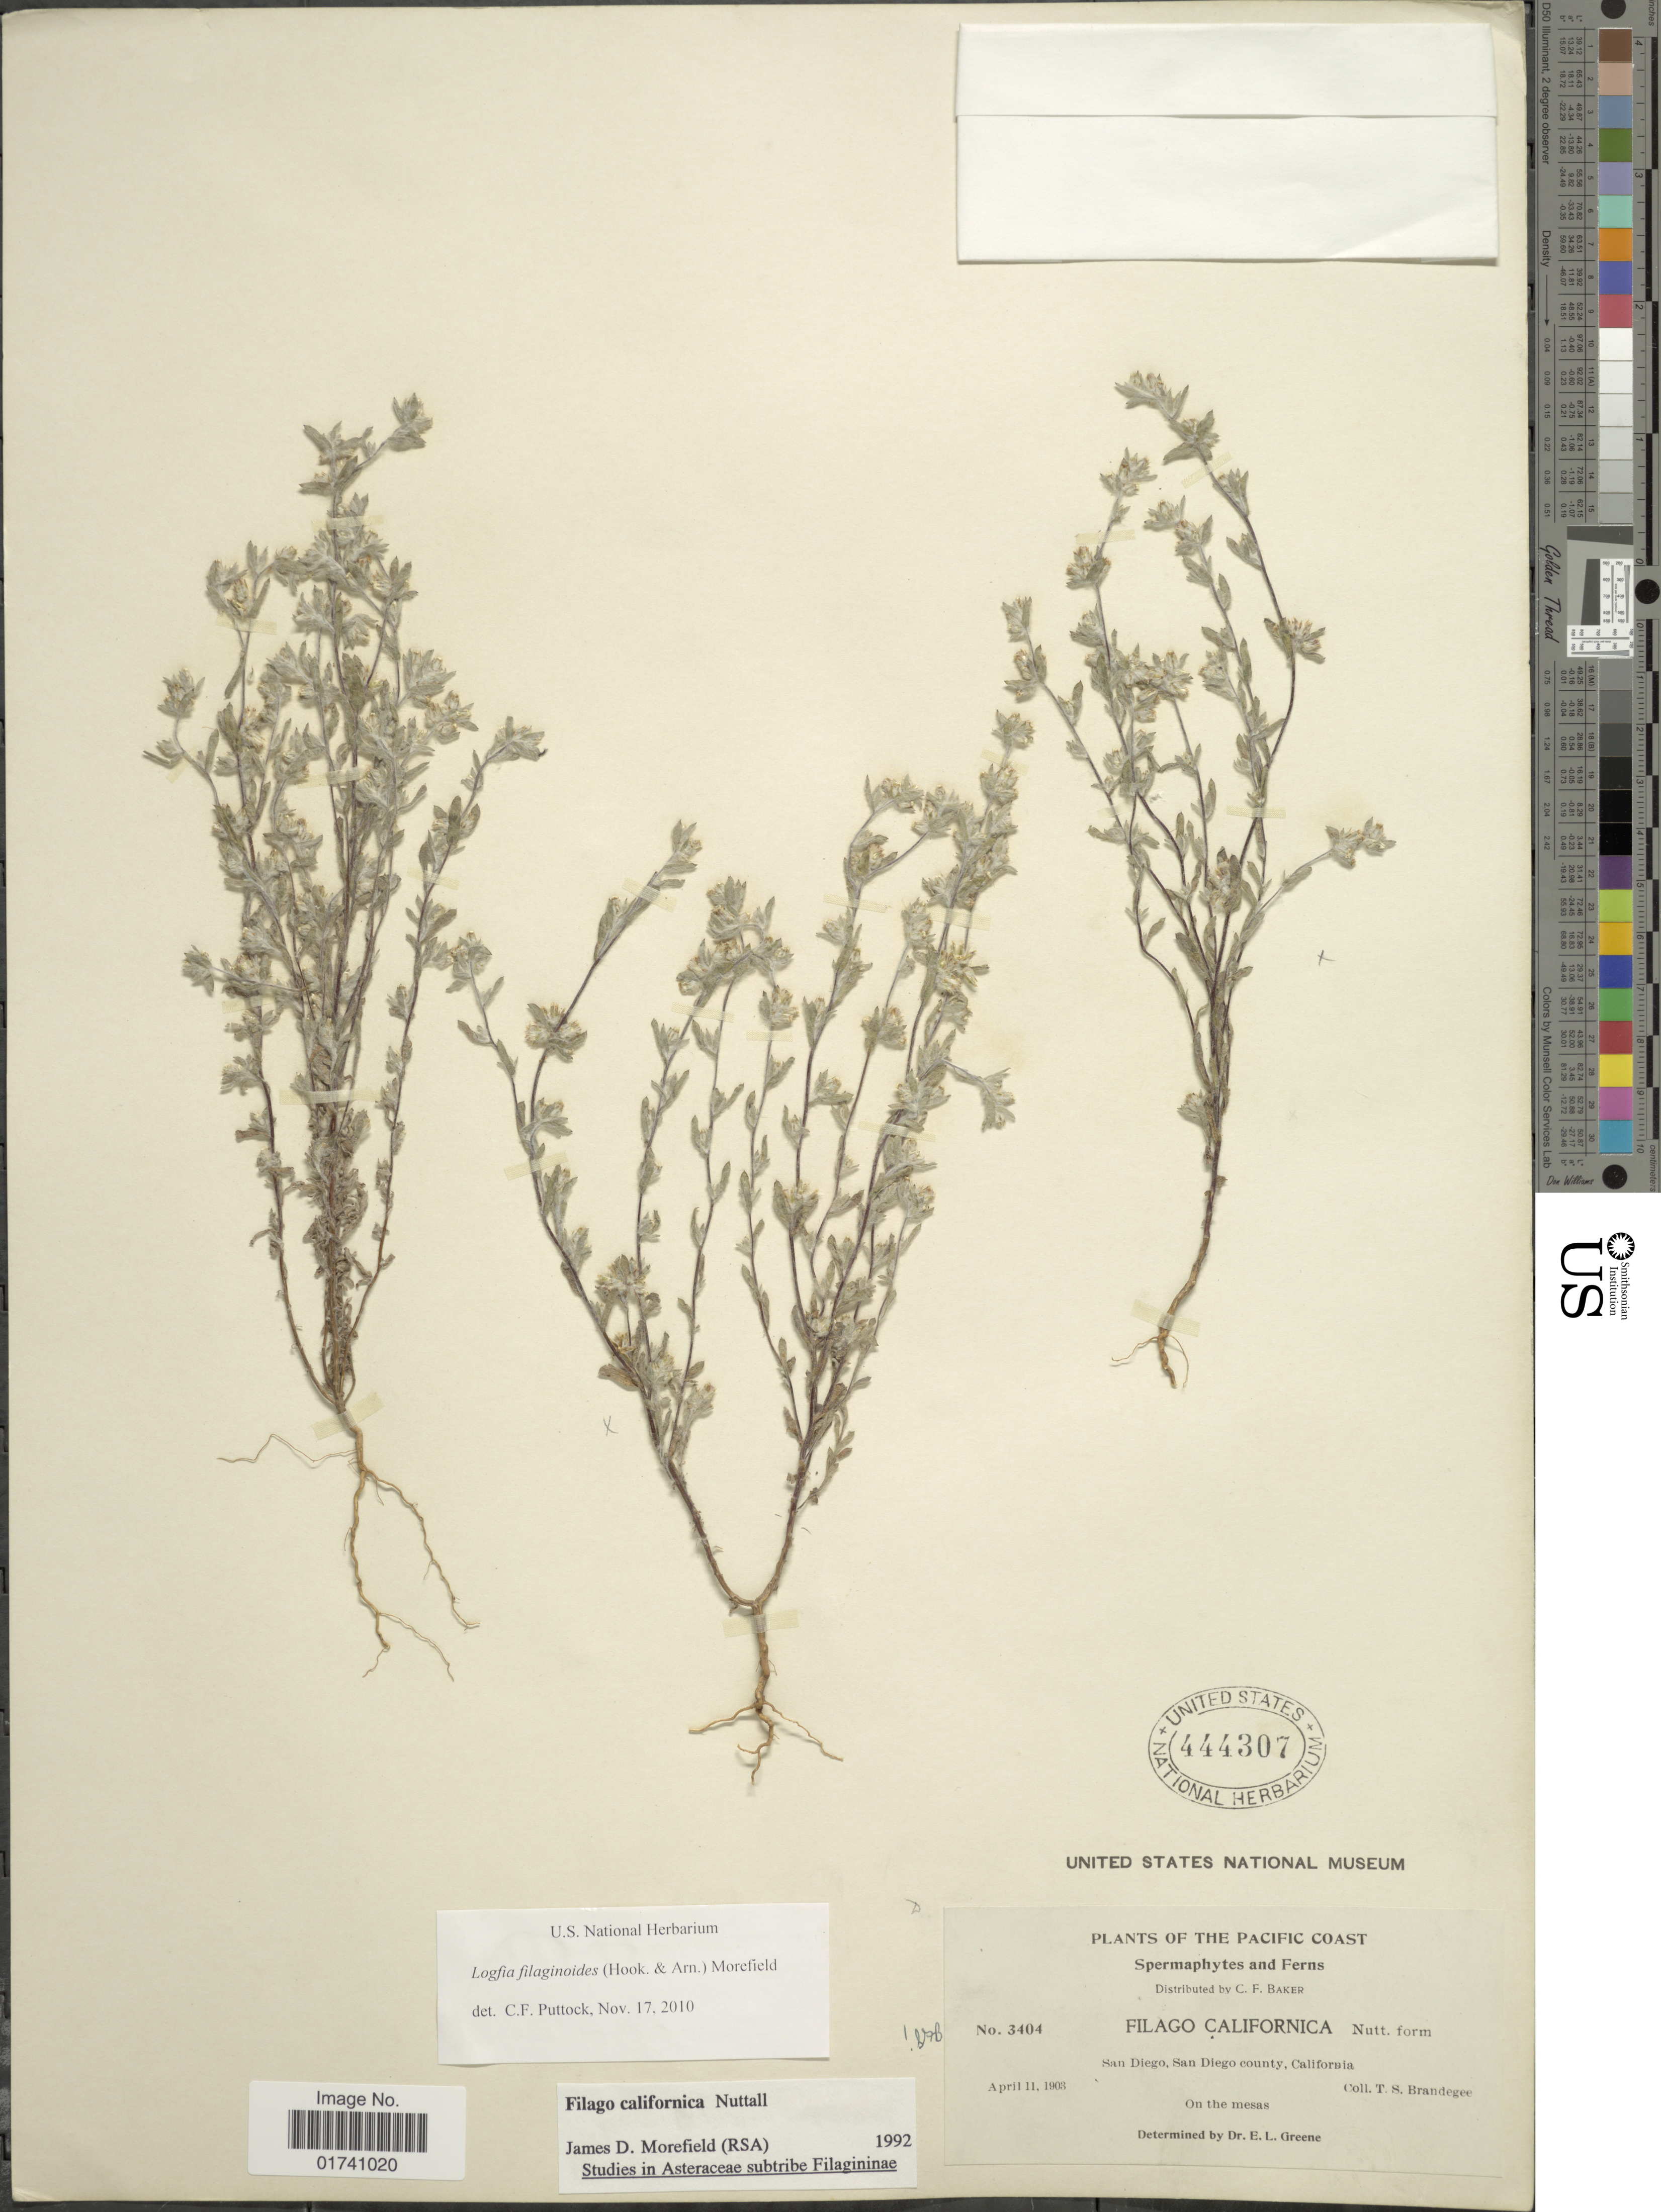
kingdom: Plantae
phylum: Tracheophyta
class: Magnoliopsida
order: Asterales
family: Asteraceae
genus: Logfia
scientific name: Logfia filaginoides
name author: (Hook. & Arn.) Morefield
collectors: T. S. Brandegee (herbarium)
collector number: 3404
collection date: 1903-04-11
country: United States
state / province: California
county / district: San Diego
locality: The Pacific Coast. San Diego, San Diego county.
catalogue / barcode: US 444307